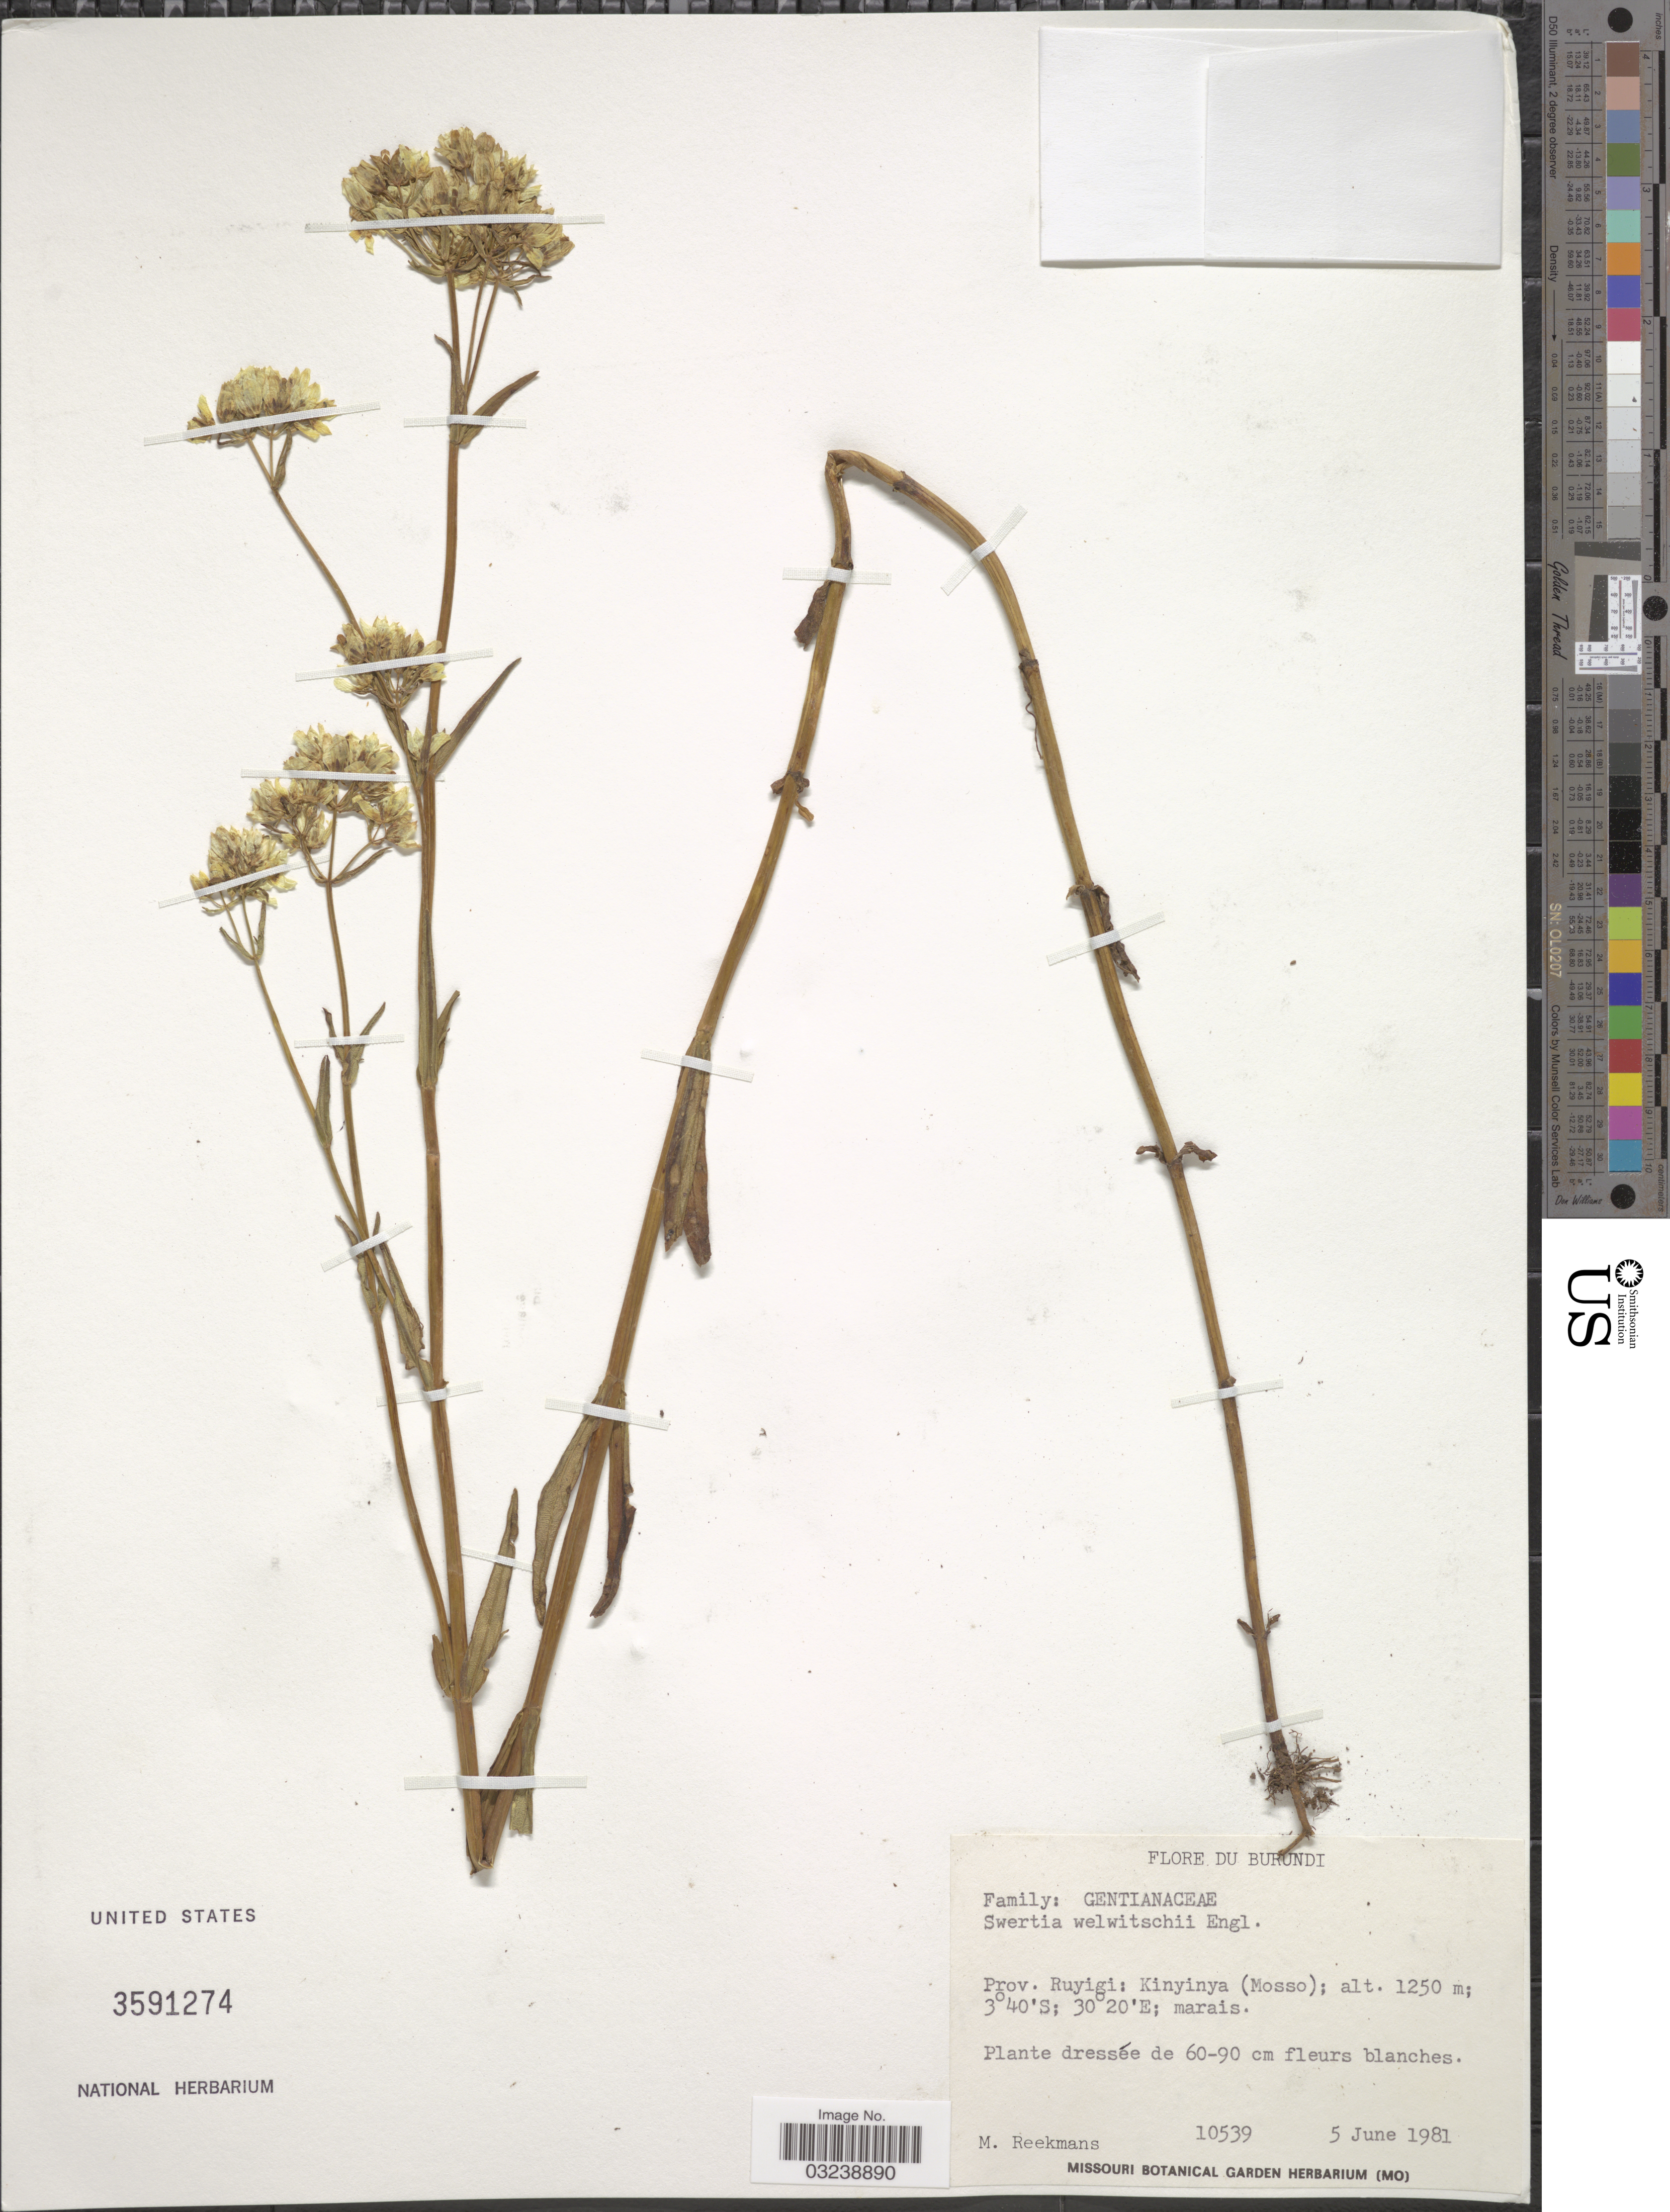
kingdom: Plantae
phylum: Tracheophyta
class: Magnoliopsida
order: Gentianales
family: Gentianaceae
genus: Swertia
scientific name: Swertia welwitschii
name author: Engl.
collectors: M. Reekmans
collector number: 10539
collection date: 1981-06-05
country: Burundi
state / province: Ruyigi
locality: Kinyinya (Mosso).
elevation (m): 1250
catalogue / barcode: US 3591274